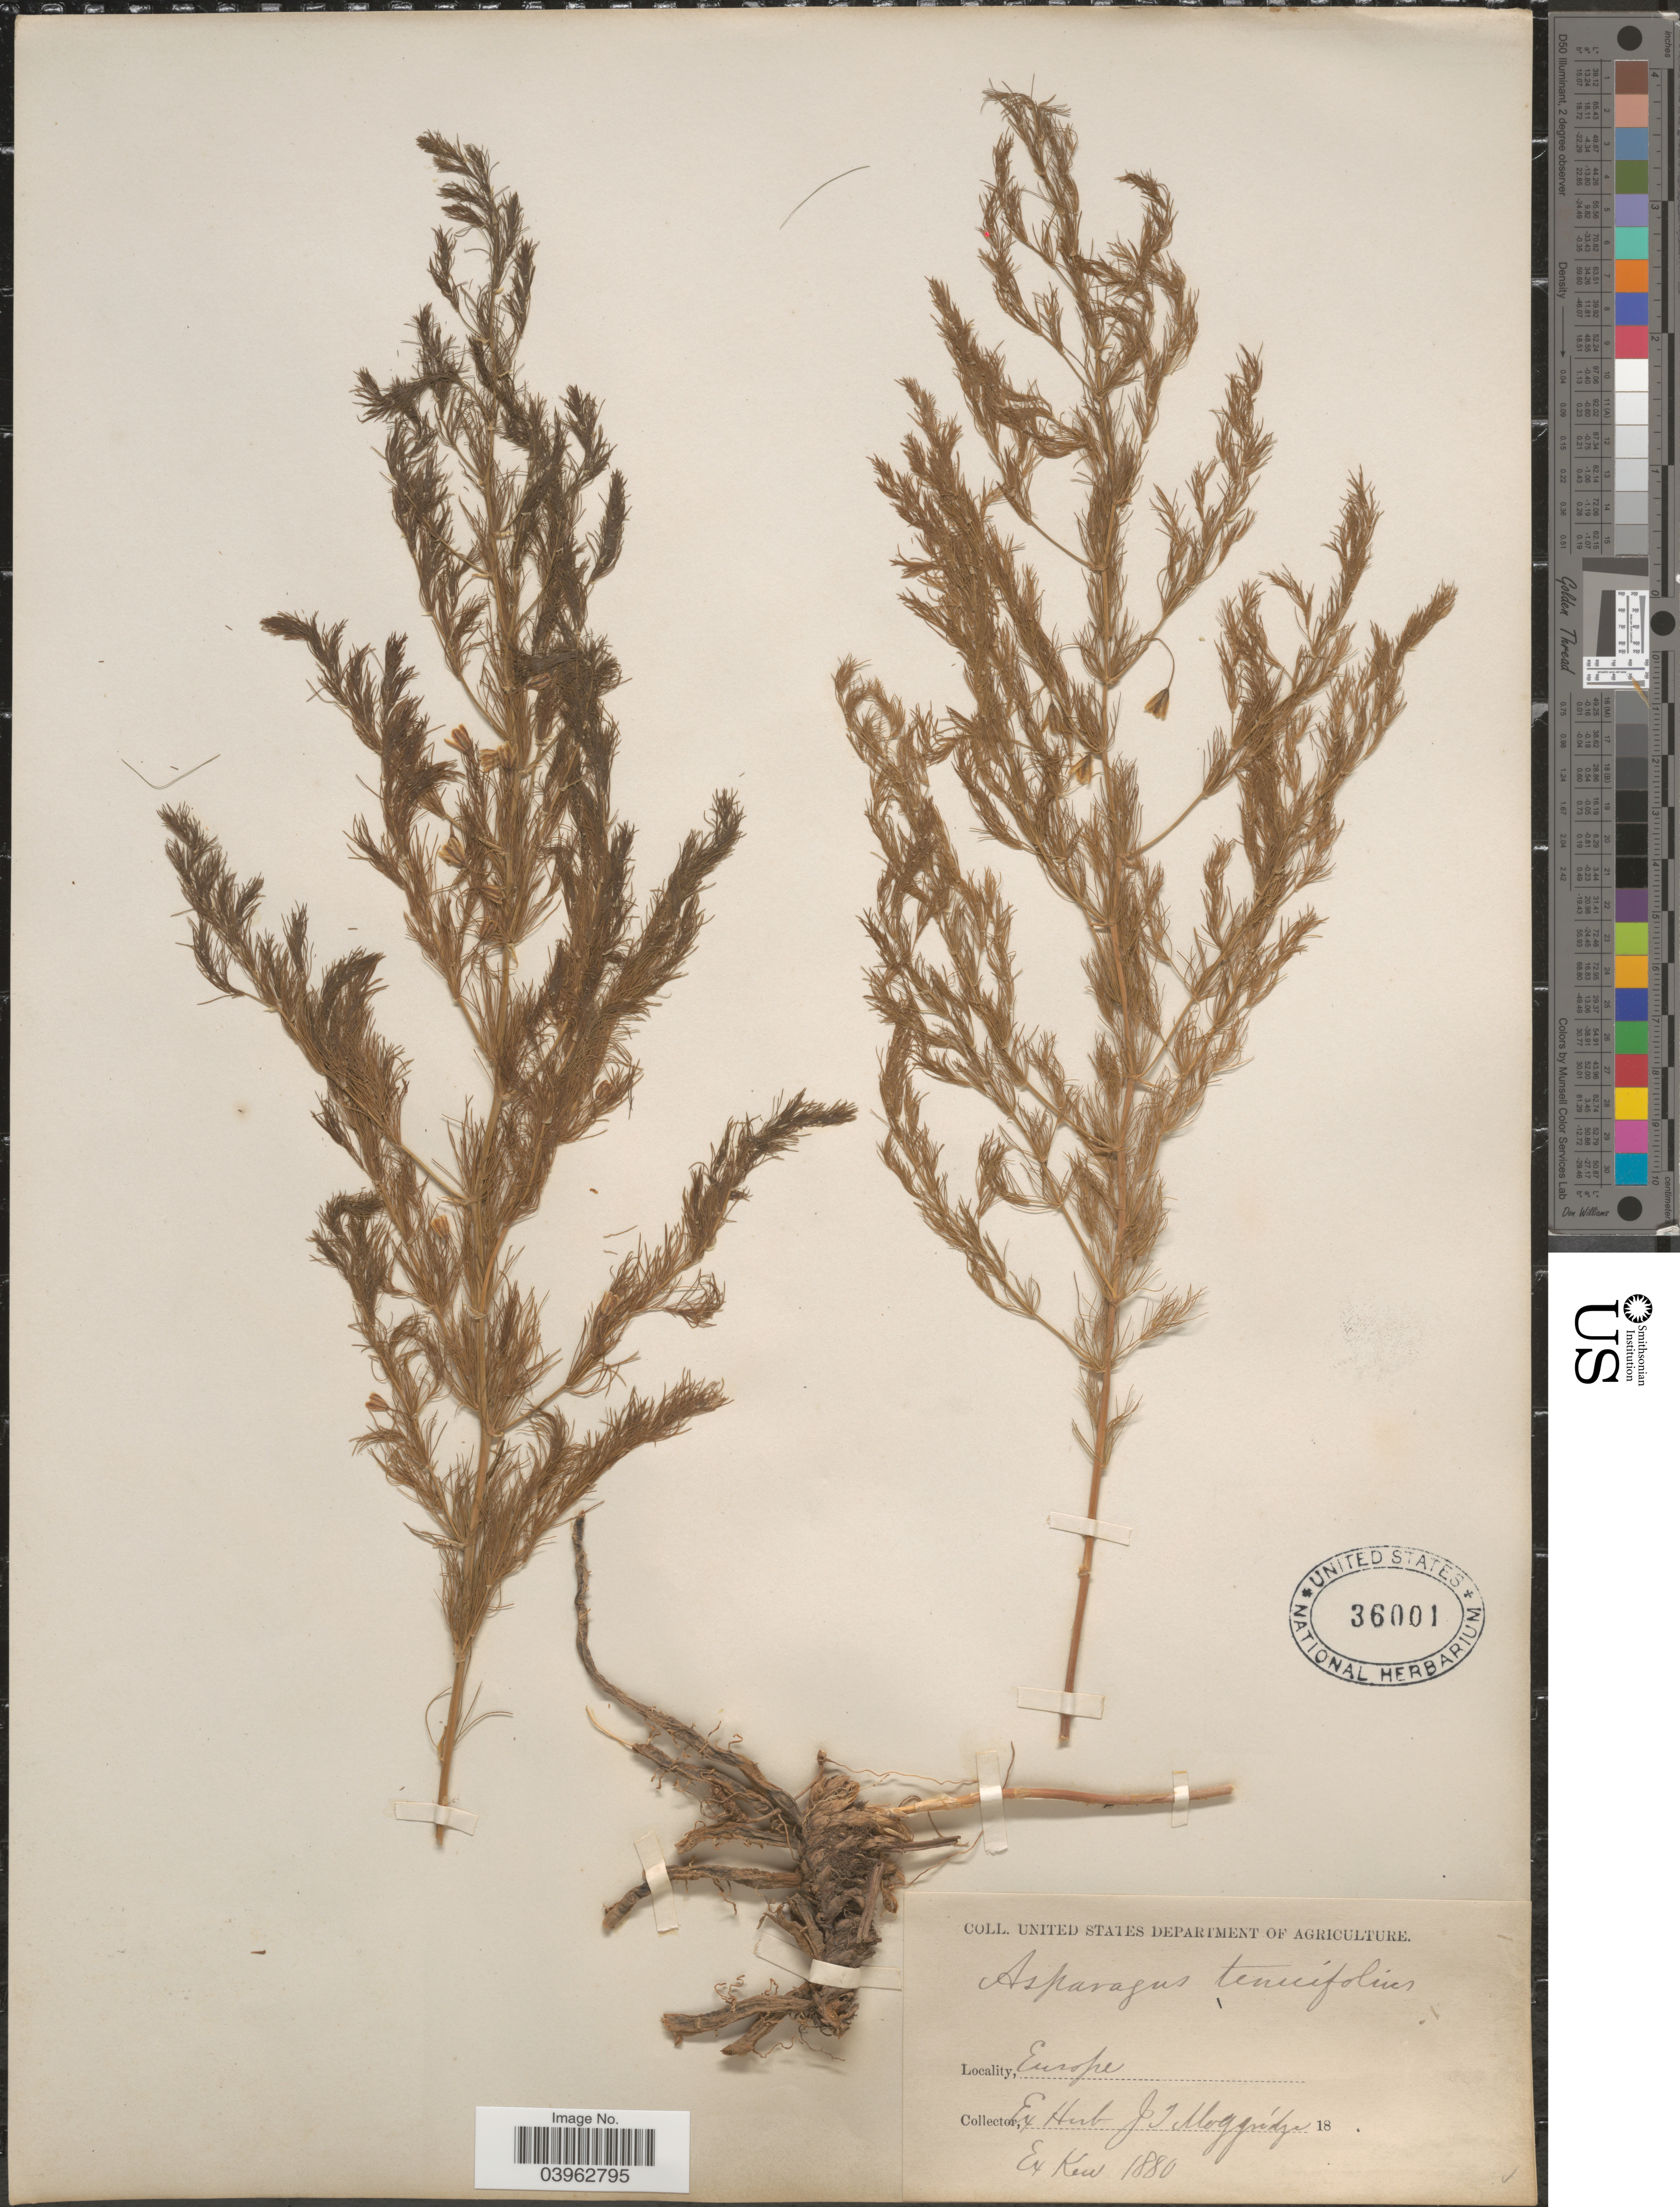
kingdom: Plantae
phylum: Tracheophyta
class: Liliopsida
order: Asparagales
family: Asparagaceae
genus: Asparagus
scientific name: Asparagus tenuifolius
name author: Lam.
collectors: ex herb. J.T. Moggridge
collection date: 1880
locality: Europe.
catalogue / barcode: US 36001